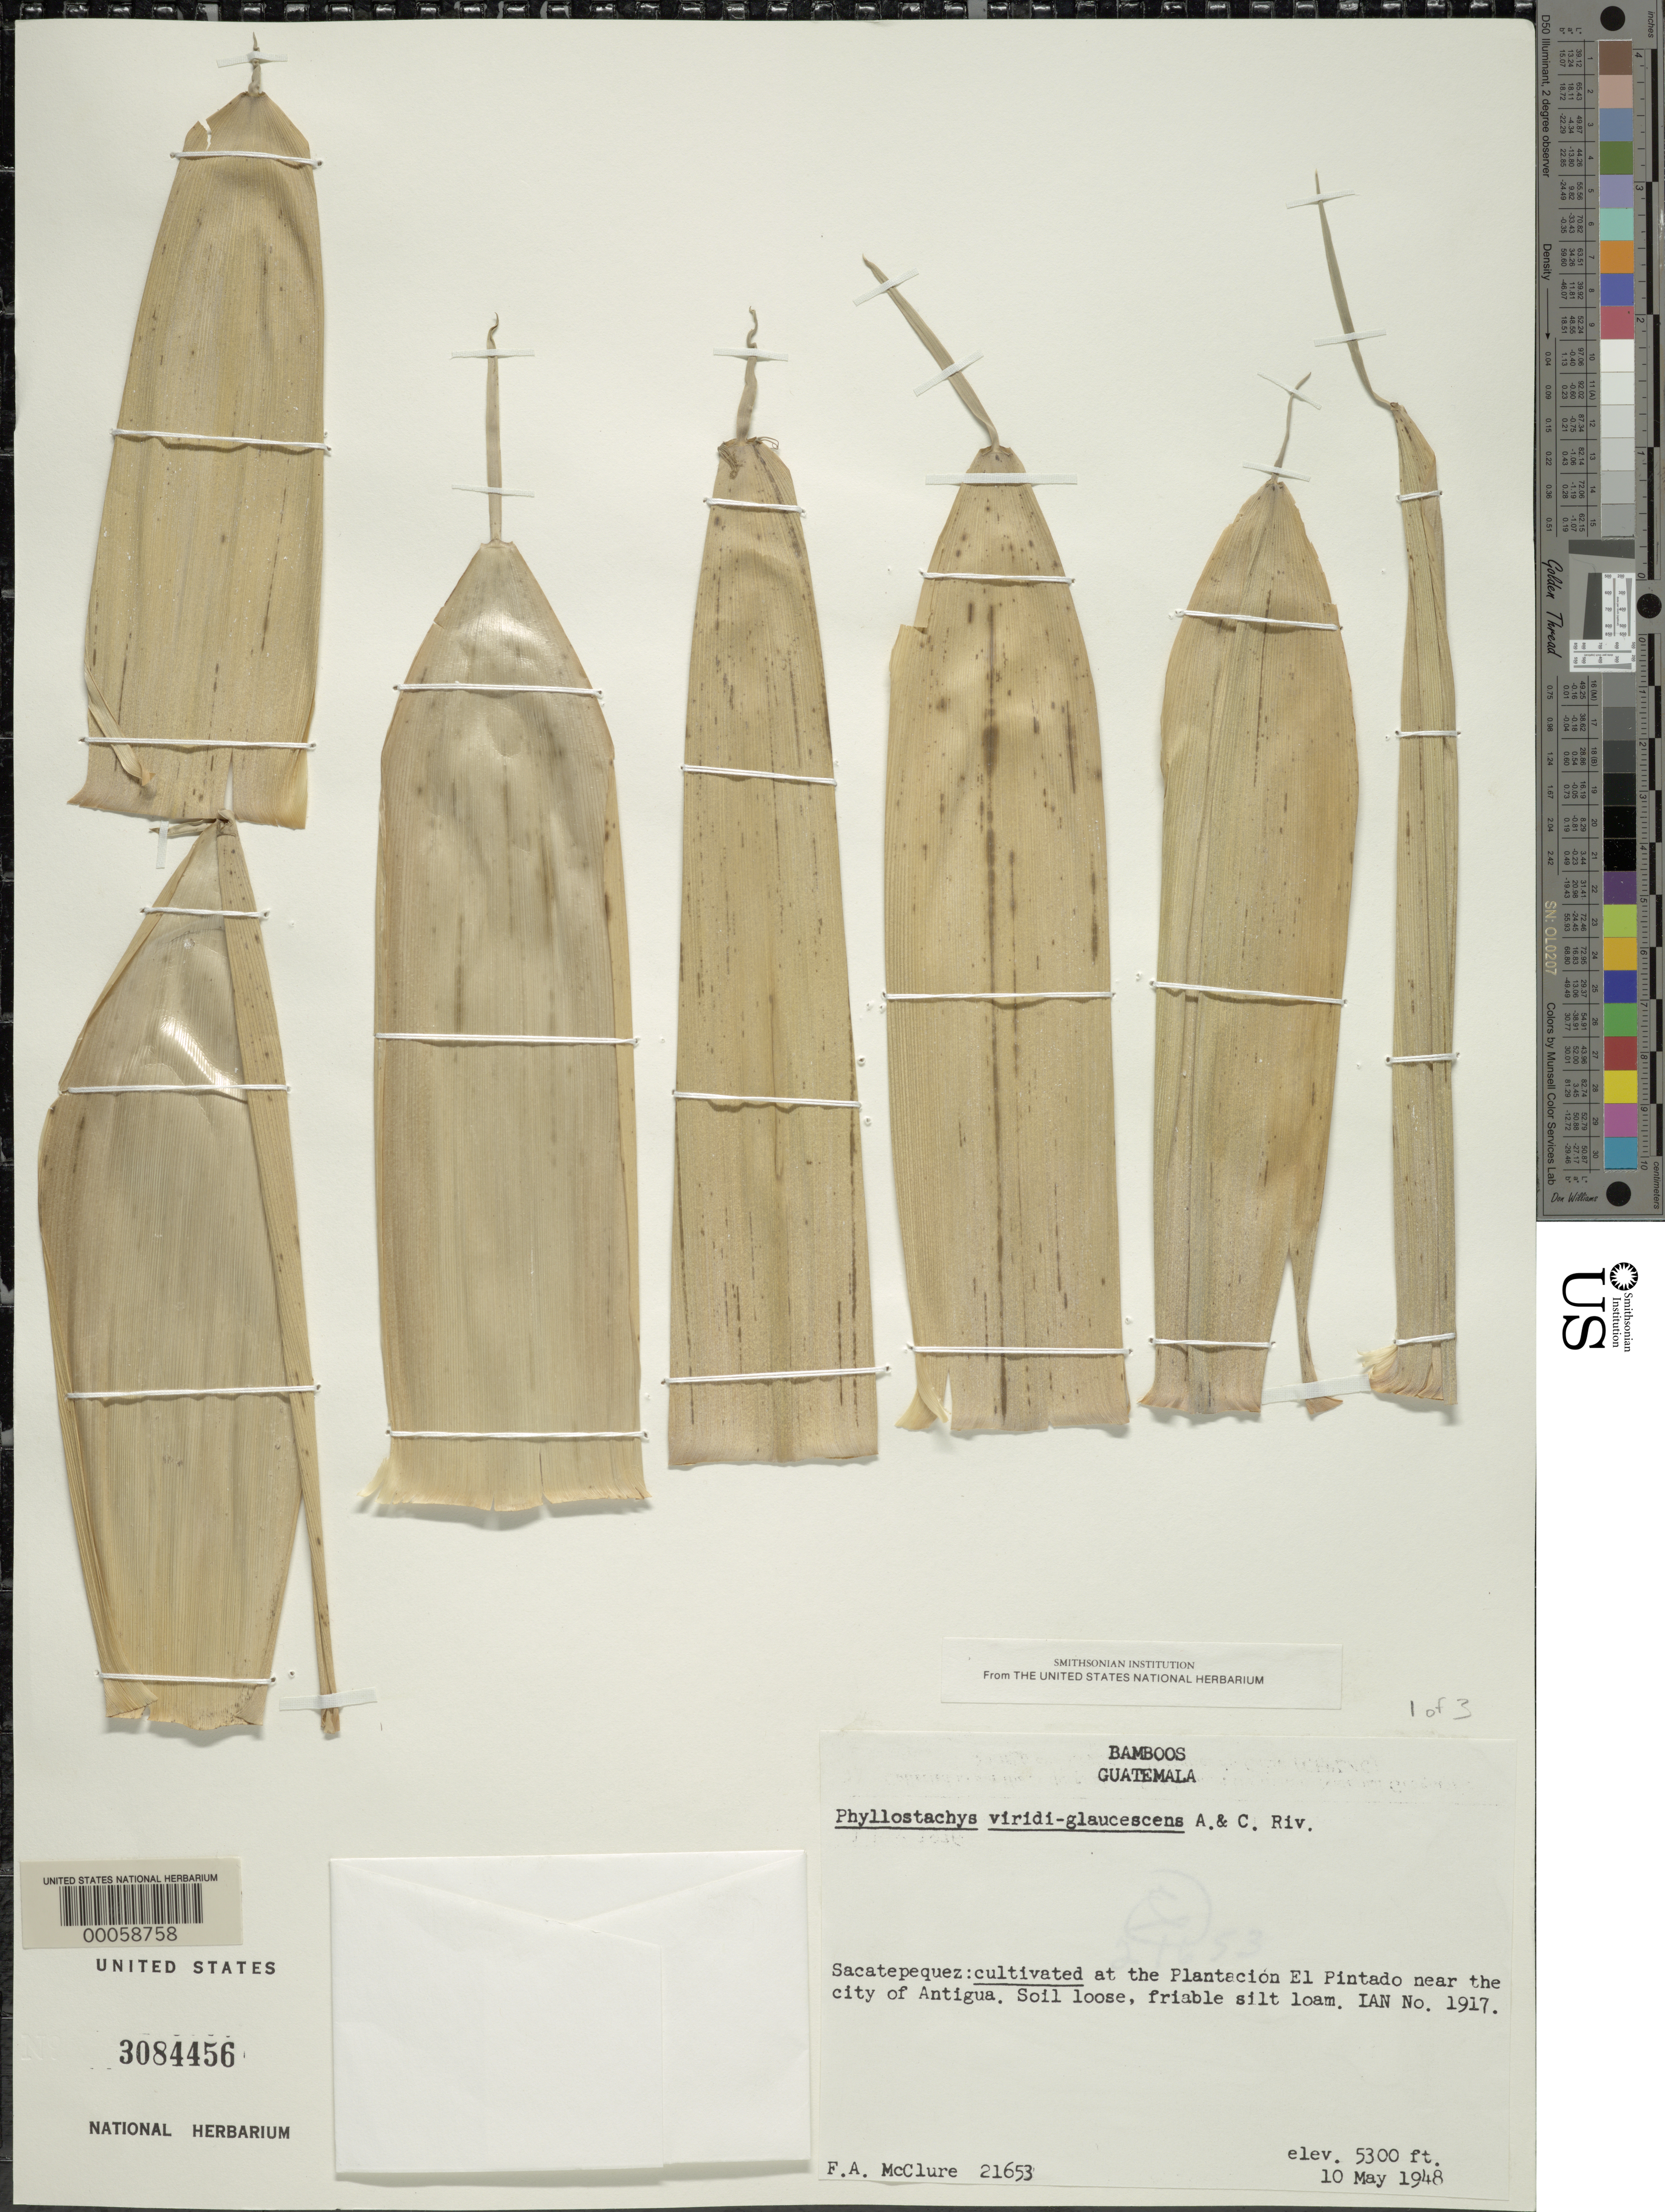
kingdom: Plantae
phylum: Tracheophyta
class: Liliopsida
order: Poales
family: Poaceae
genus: Phyllostachys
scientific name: Phyllostachys viridiglaucescens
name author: Rivière & C. Rivière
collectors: F. A. McClure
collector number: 21653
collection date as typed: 10 May 1948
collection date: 1948-05-10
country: Guatemala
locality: Sacatepequez: at the plantacion el pintado near the city of Antigua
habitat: Soil loose, friable silt loam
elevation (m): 1615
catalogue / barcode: US 3084456